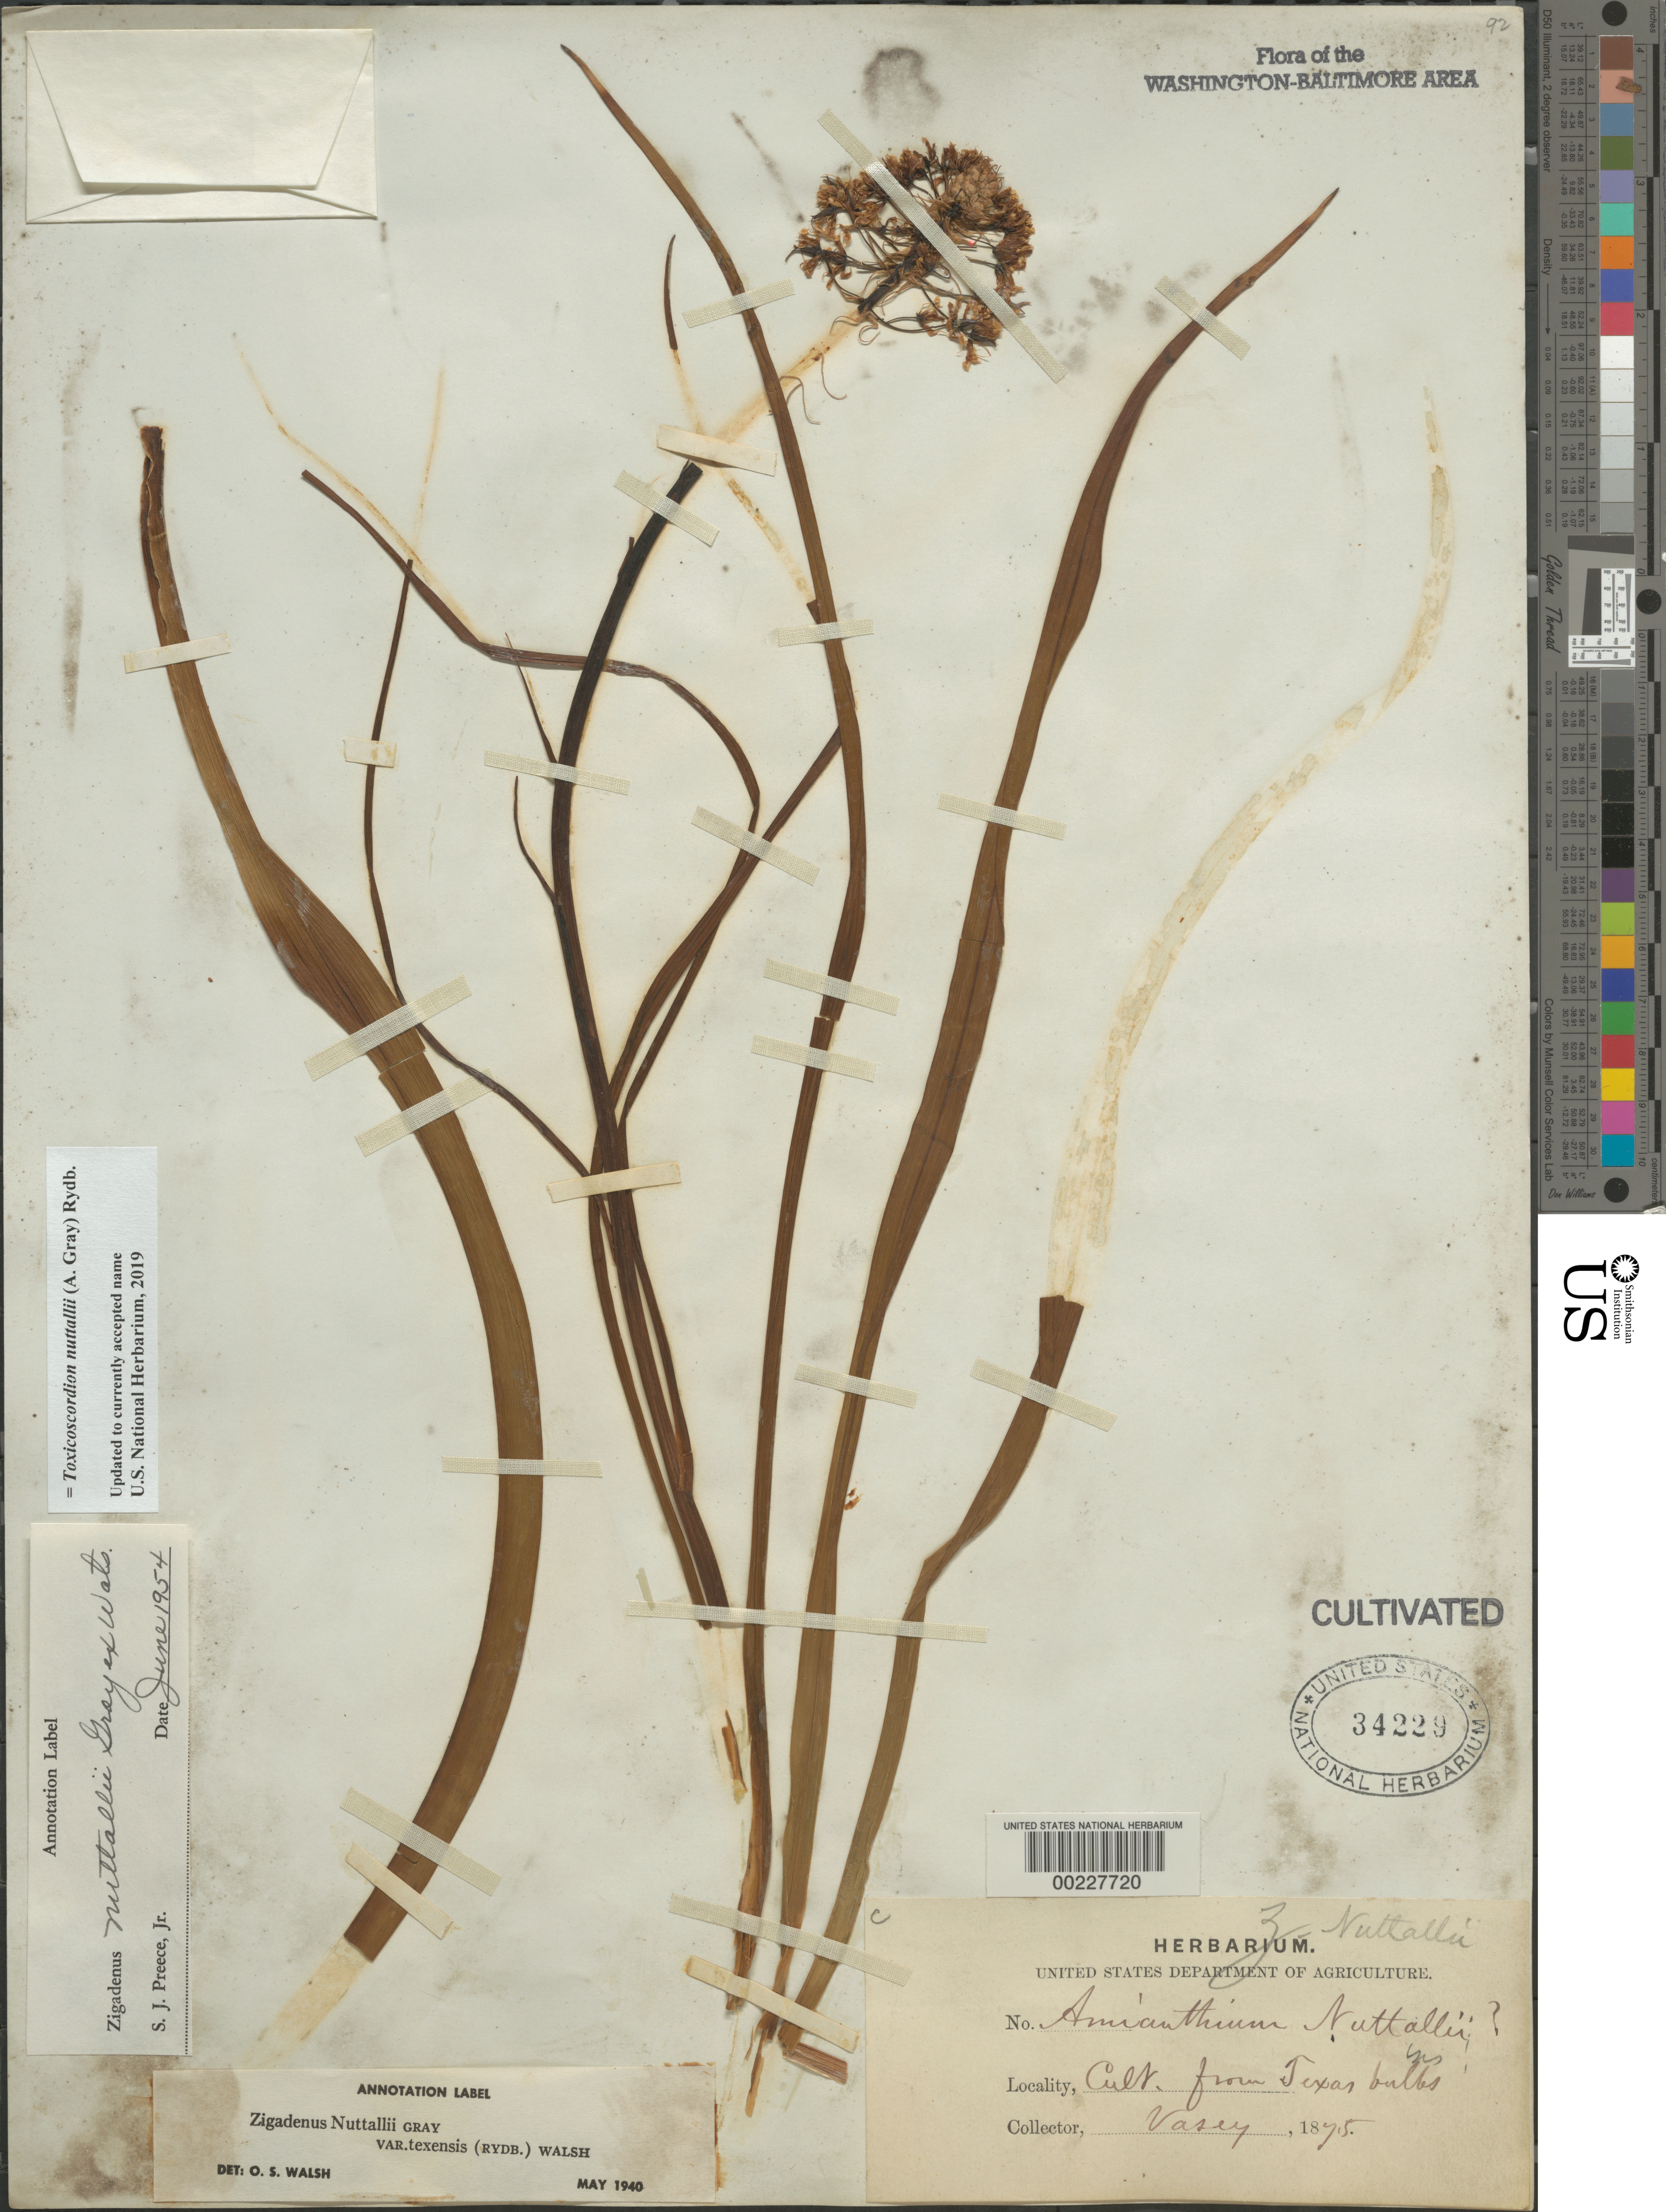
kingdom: Plantae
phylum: Tracheophyta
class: Liliopsida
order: Liliales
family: Melanthiaceae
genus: Toxicoscordion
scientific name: Toxicoscordion nuttallii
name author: (A. Gray) Rydb.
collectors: G. R. Vasey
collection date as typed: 1875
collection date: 1875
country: United States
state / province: District of Columbia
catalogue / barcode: US 34229